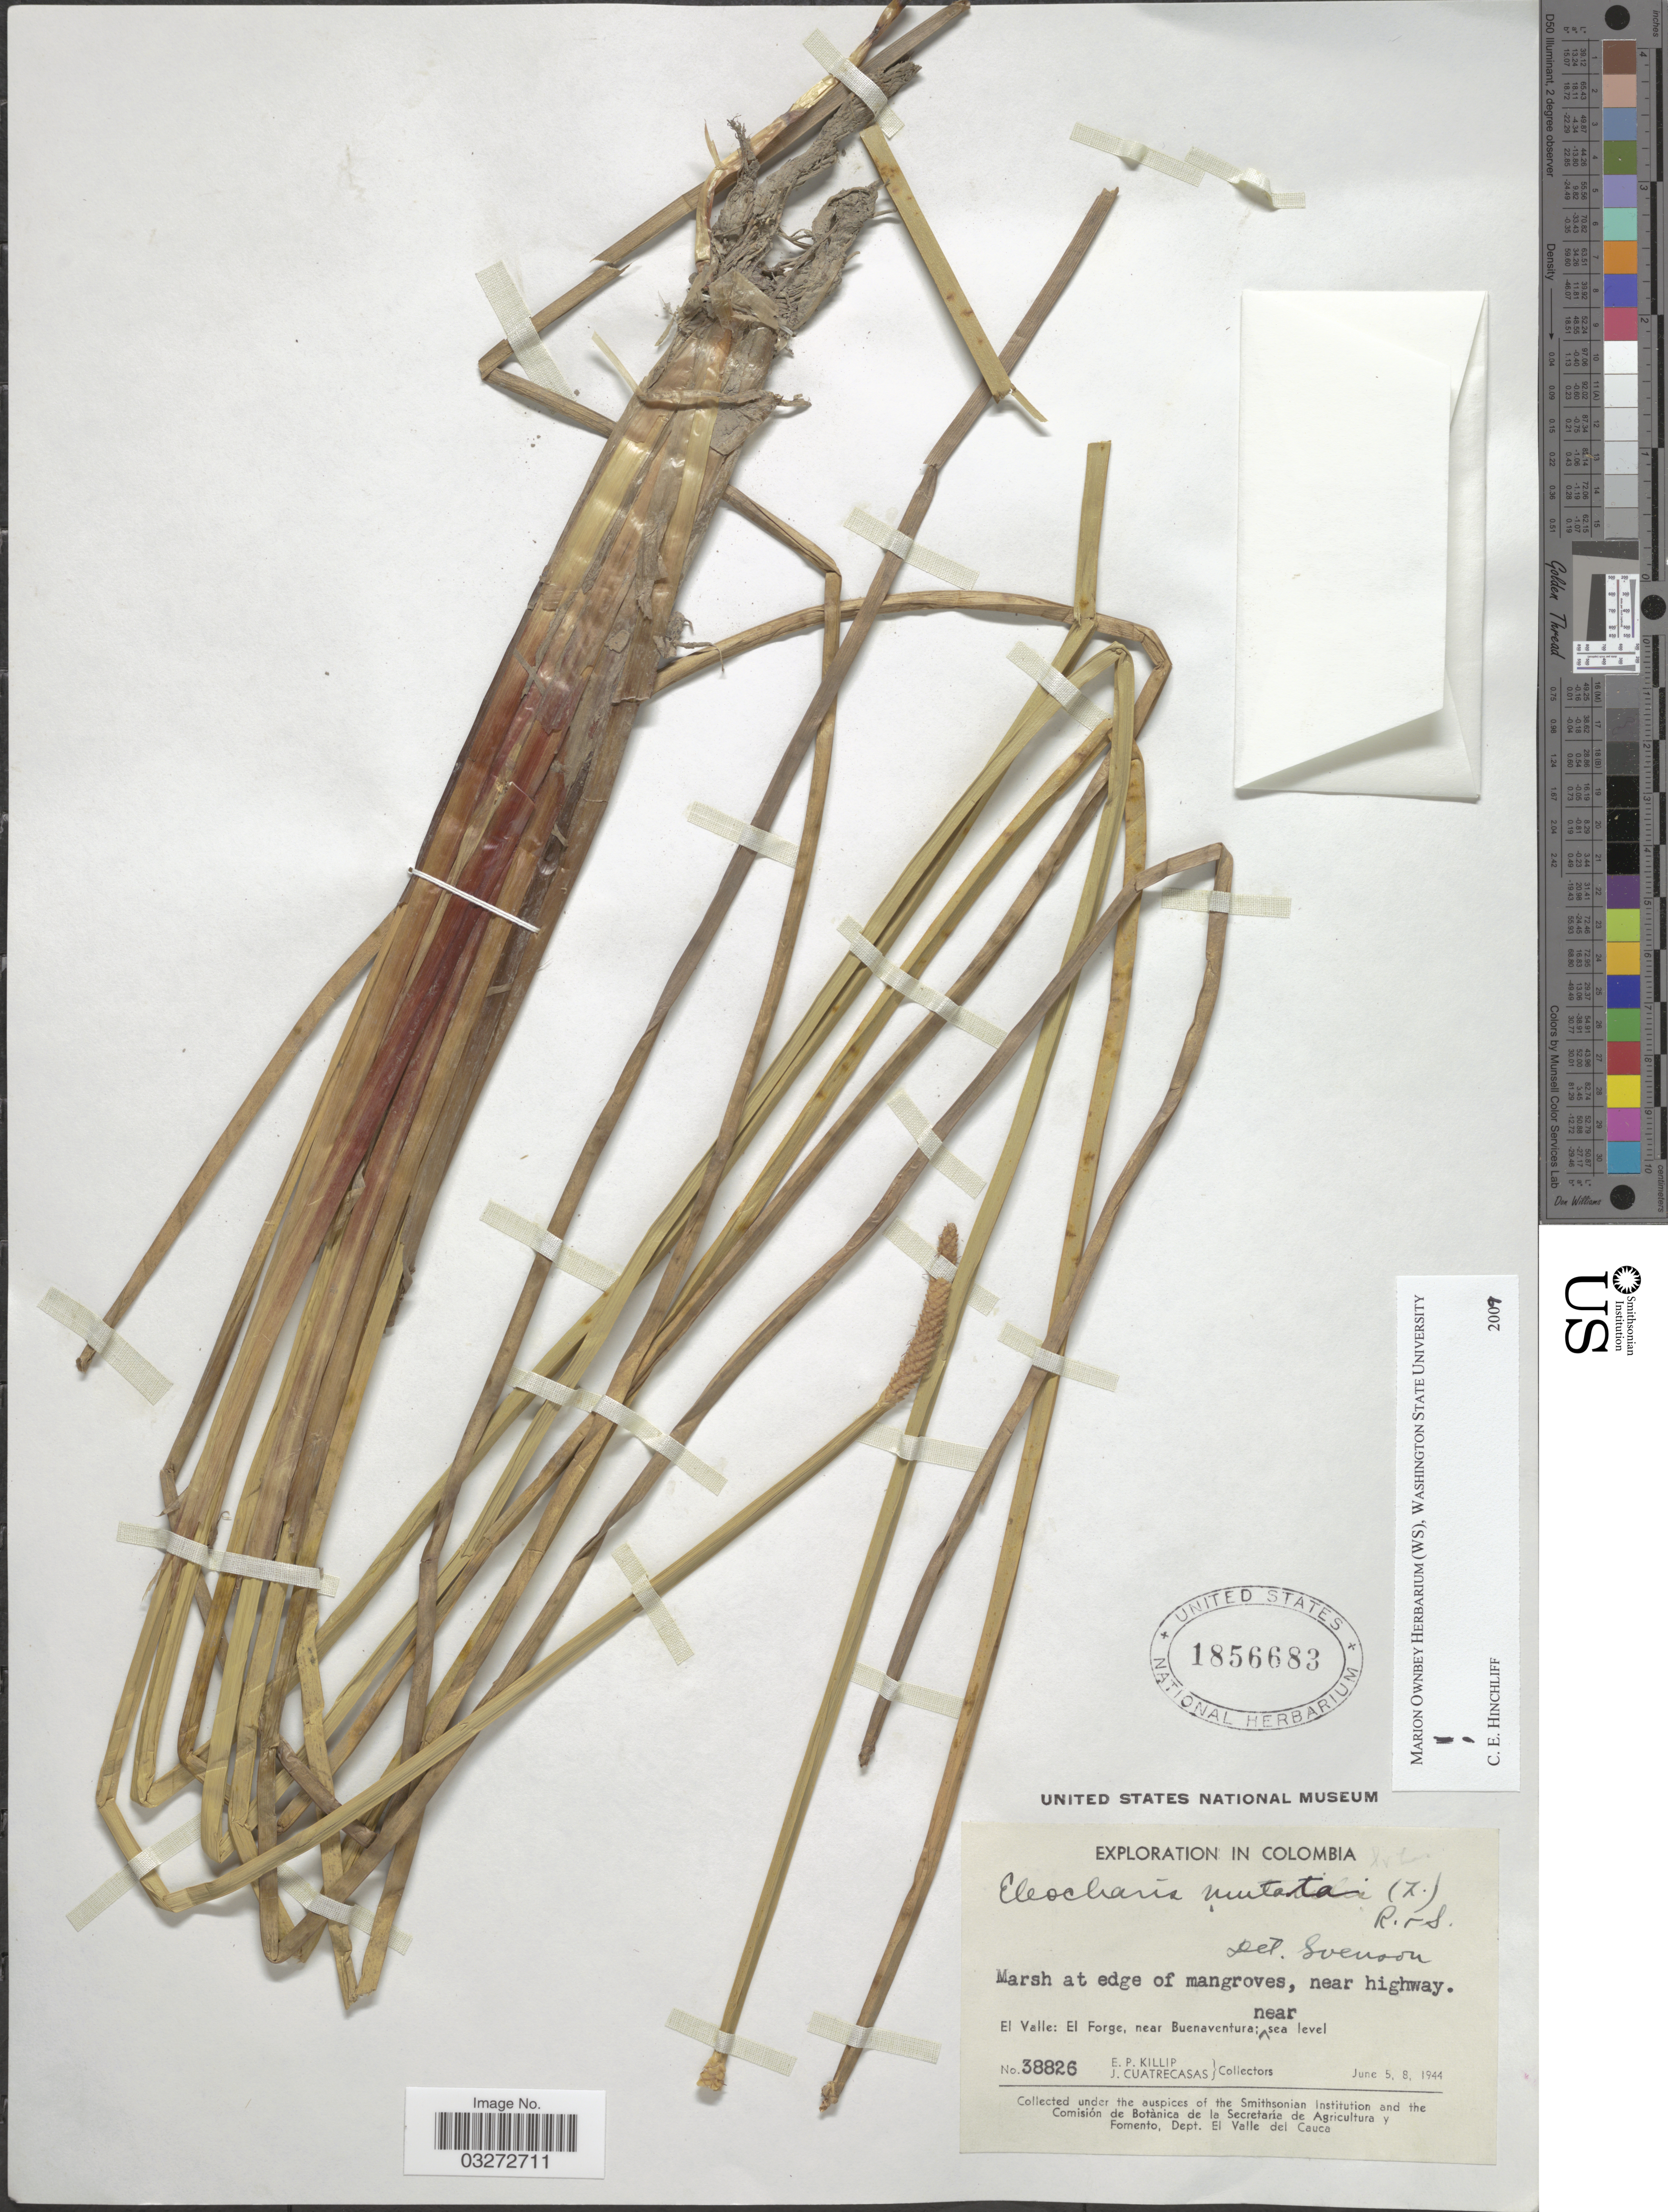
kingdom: Plantae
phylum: Tracheophyta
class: Liliopsida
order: Poales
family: Cyperaceae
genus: Eleocharis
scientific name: Eleocharis mutata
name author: (L.) Roem. & Schult.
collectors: E. P. Killip & J. Cuatrecasas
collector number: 38826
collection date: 1944-06-05/1944-06-08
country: Colombia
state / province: Valle del Cauca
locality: El Valle: El Forge, near Buenaventura.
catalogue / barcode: US 1856683